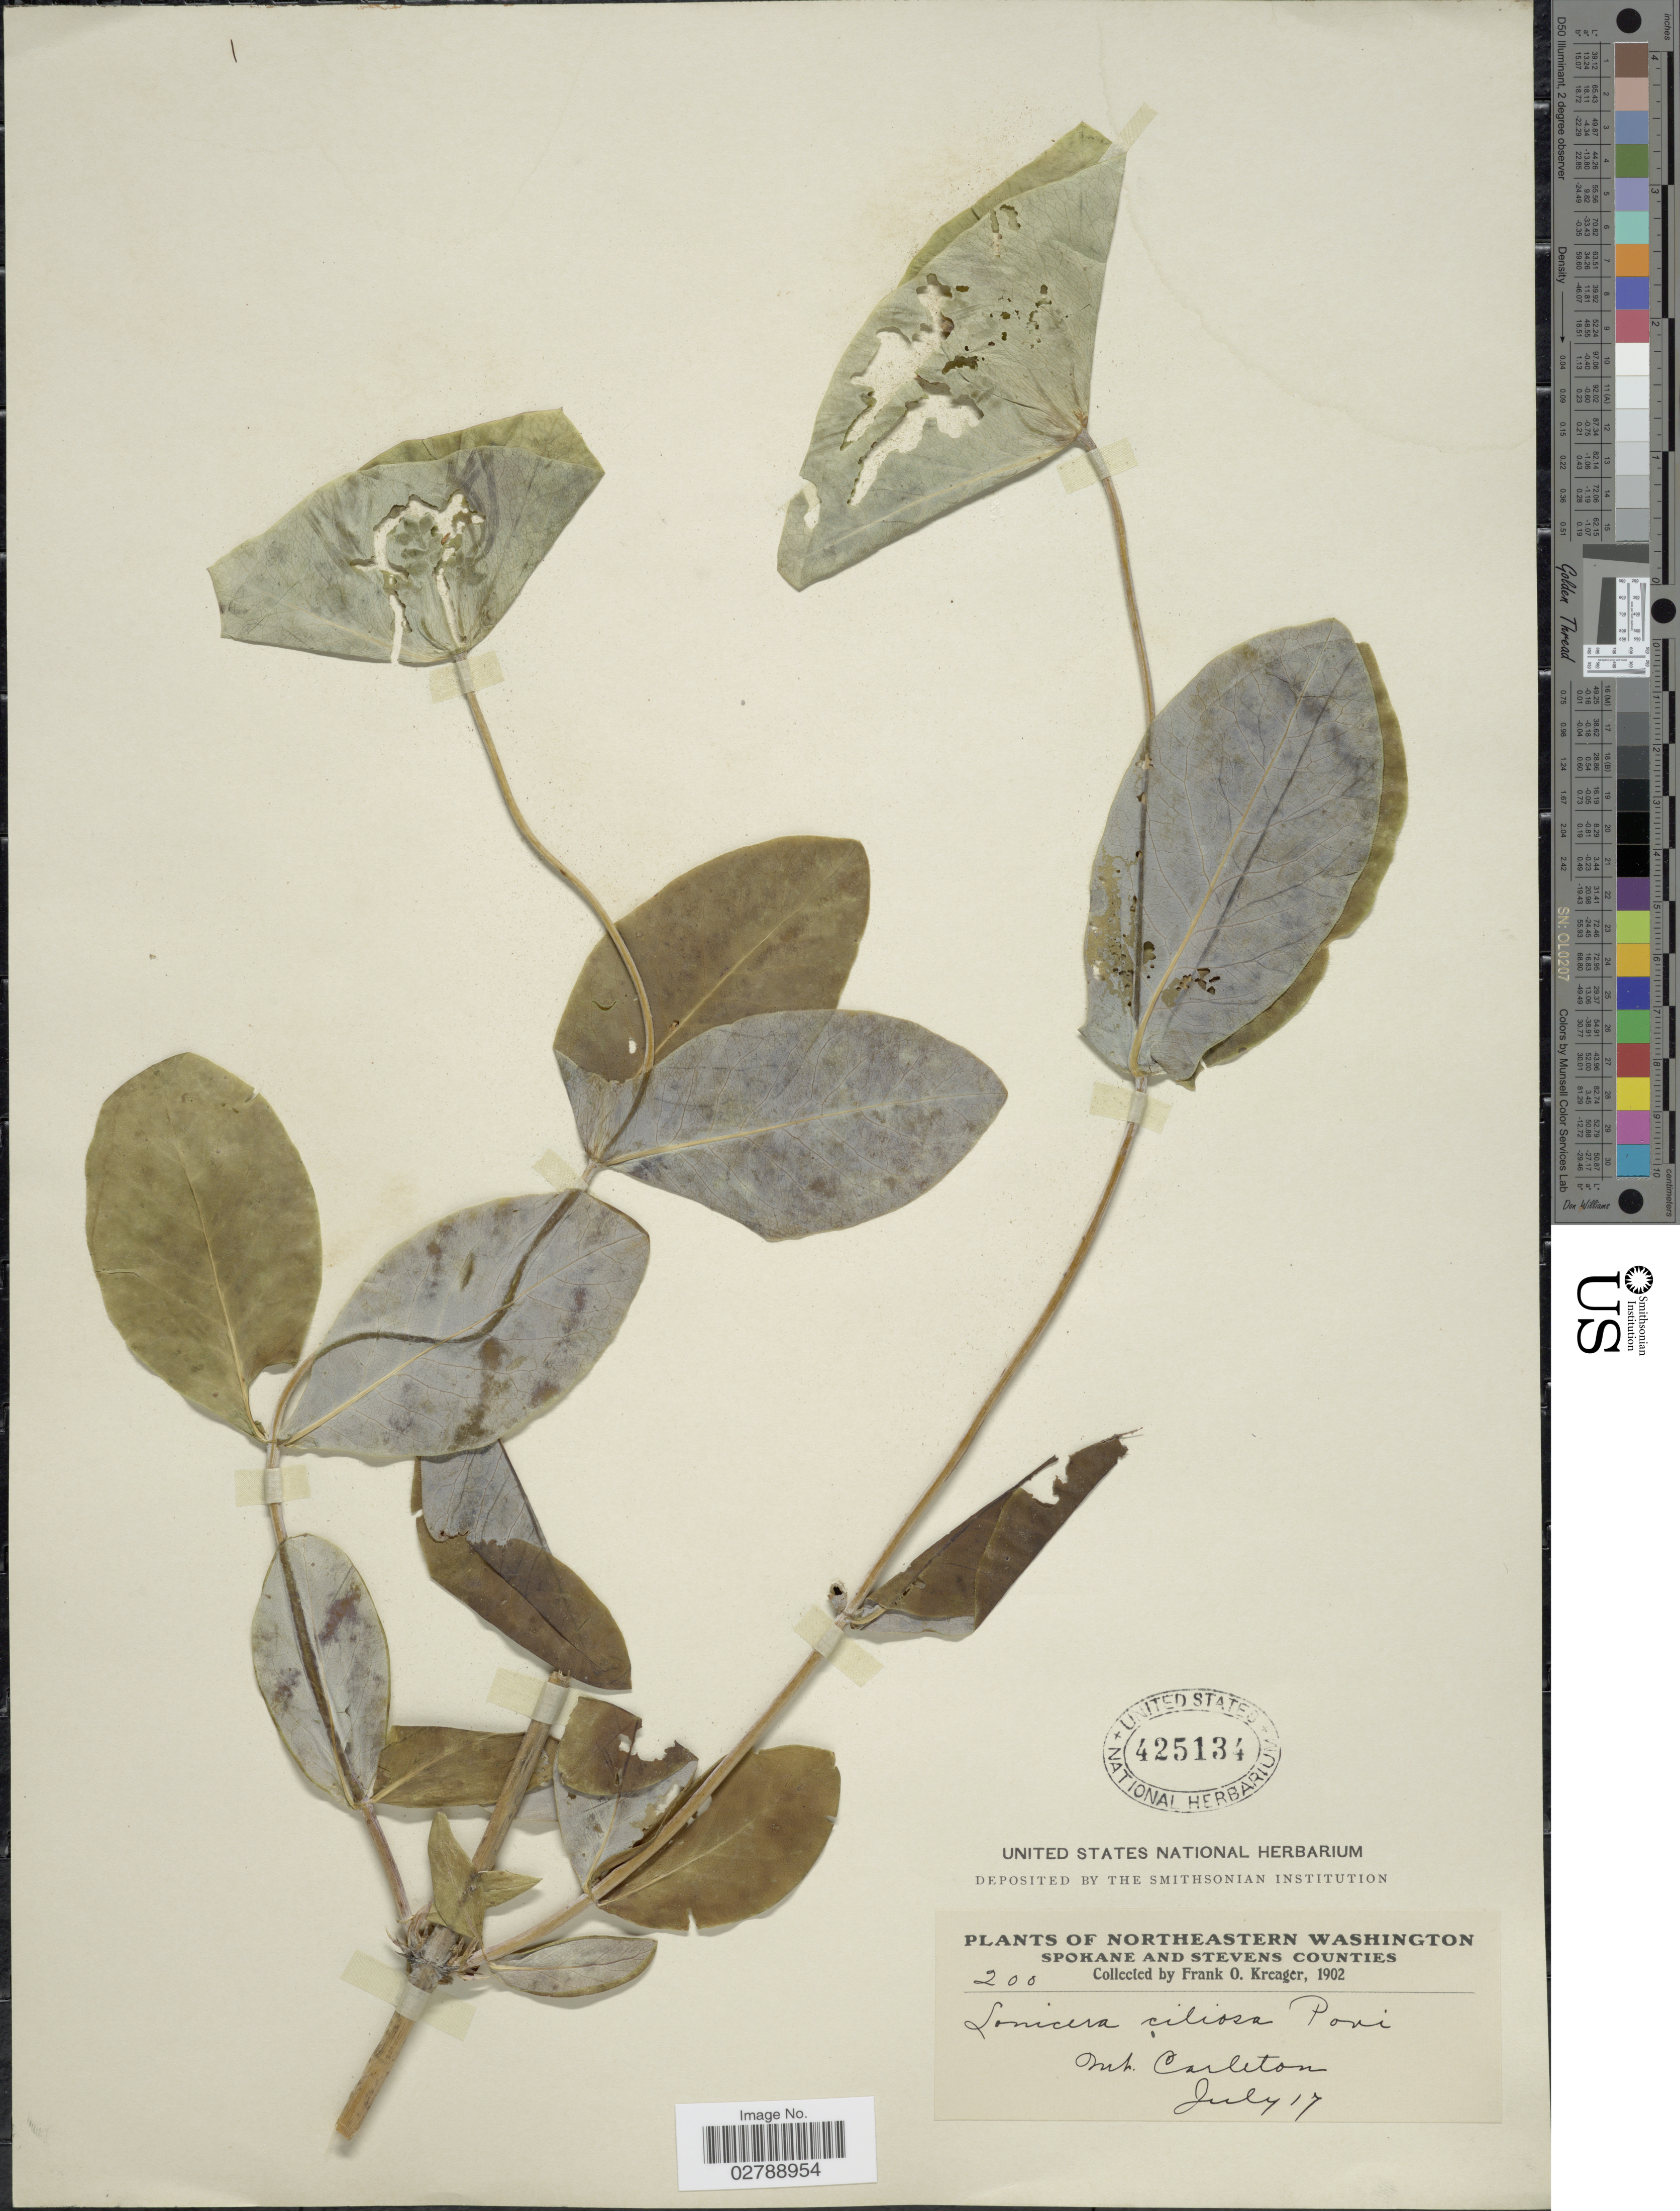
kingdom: Plantae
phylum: Tracheophyta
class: Magnoliopsida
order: Dipsacales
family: Caprifoliaceae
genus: Lonicera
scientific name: Lonicera ciliosa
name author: Poir.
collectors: F. Kreager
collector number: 200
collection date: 1902-07-17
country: United States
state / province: Washington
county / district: Spokane / Stevens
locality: Northeastern Washington Spokane and Stevens Counties. Mt. Carleton.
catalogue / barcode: US 425134